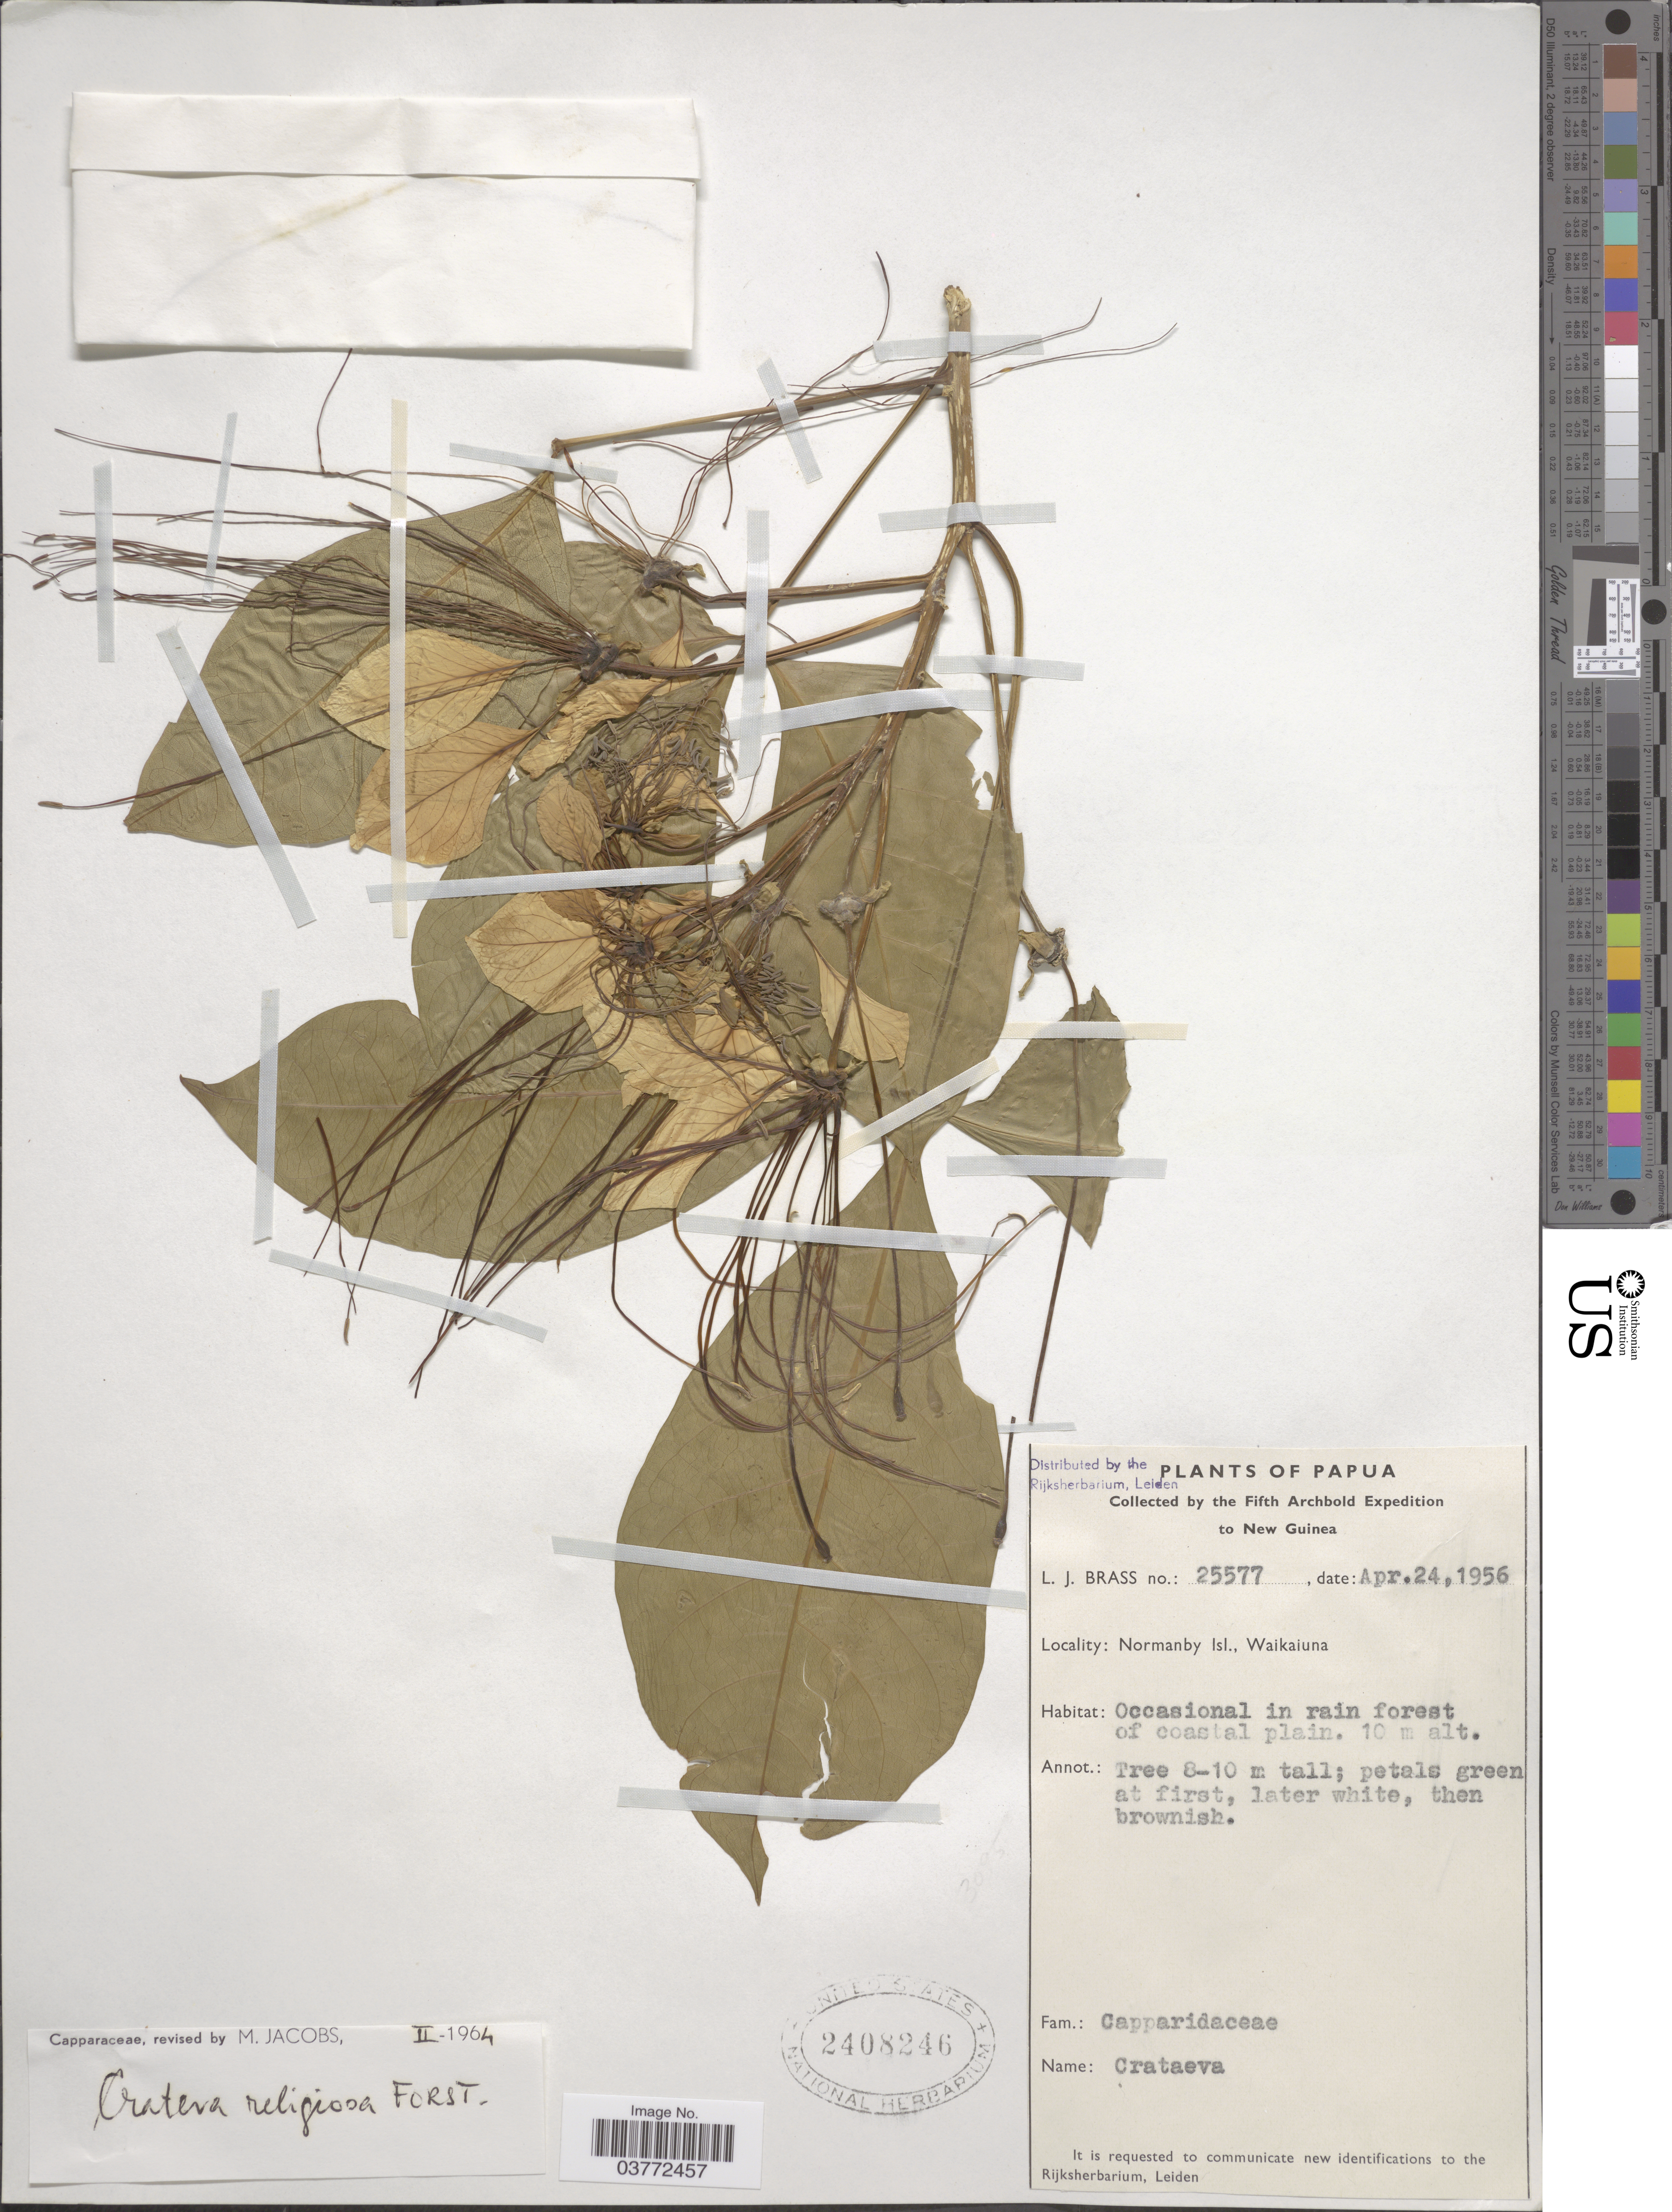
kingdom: Plantae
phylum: Tracheophyta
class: Magnoliopsida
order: Brassicales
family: Capparaceae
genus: Crateva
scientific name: Crateva religiosa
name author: G. Forst.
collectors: L. J. Brass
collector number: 25577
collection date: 1956-04-24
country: Papua New Guinea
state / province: Milne Bay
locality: New Guinea. Normanby Isl., Waikaiuna.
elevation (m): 10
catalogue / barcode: US 2408246